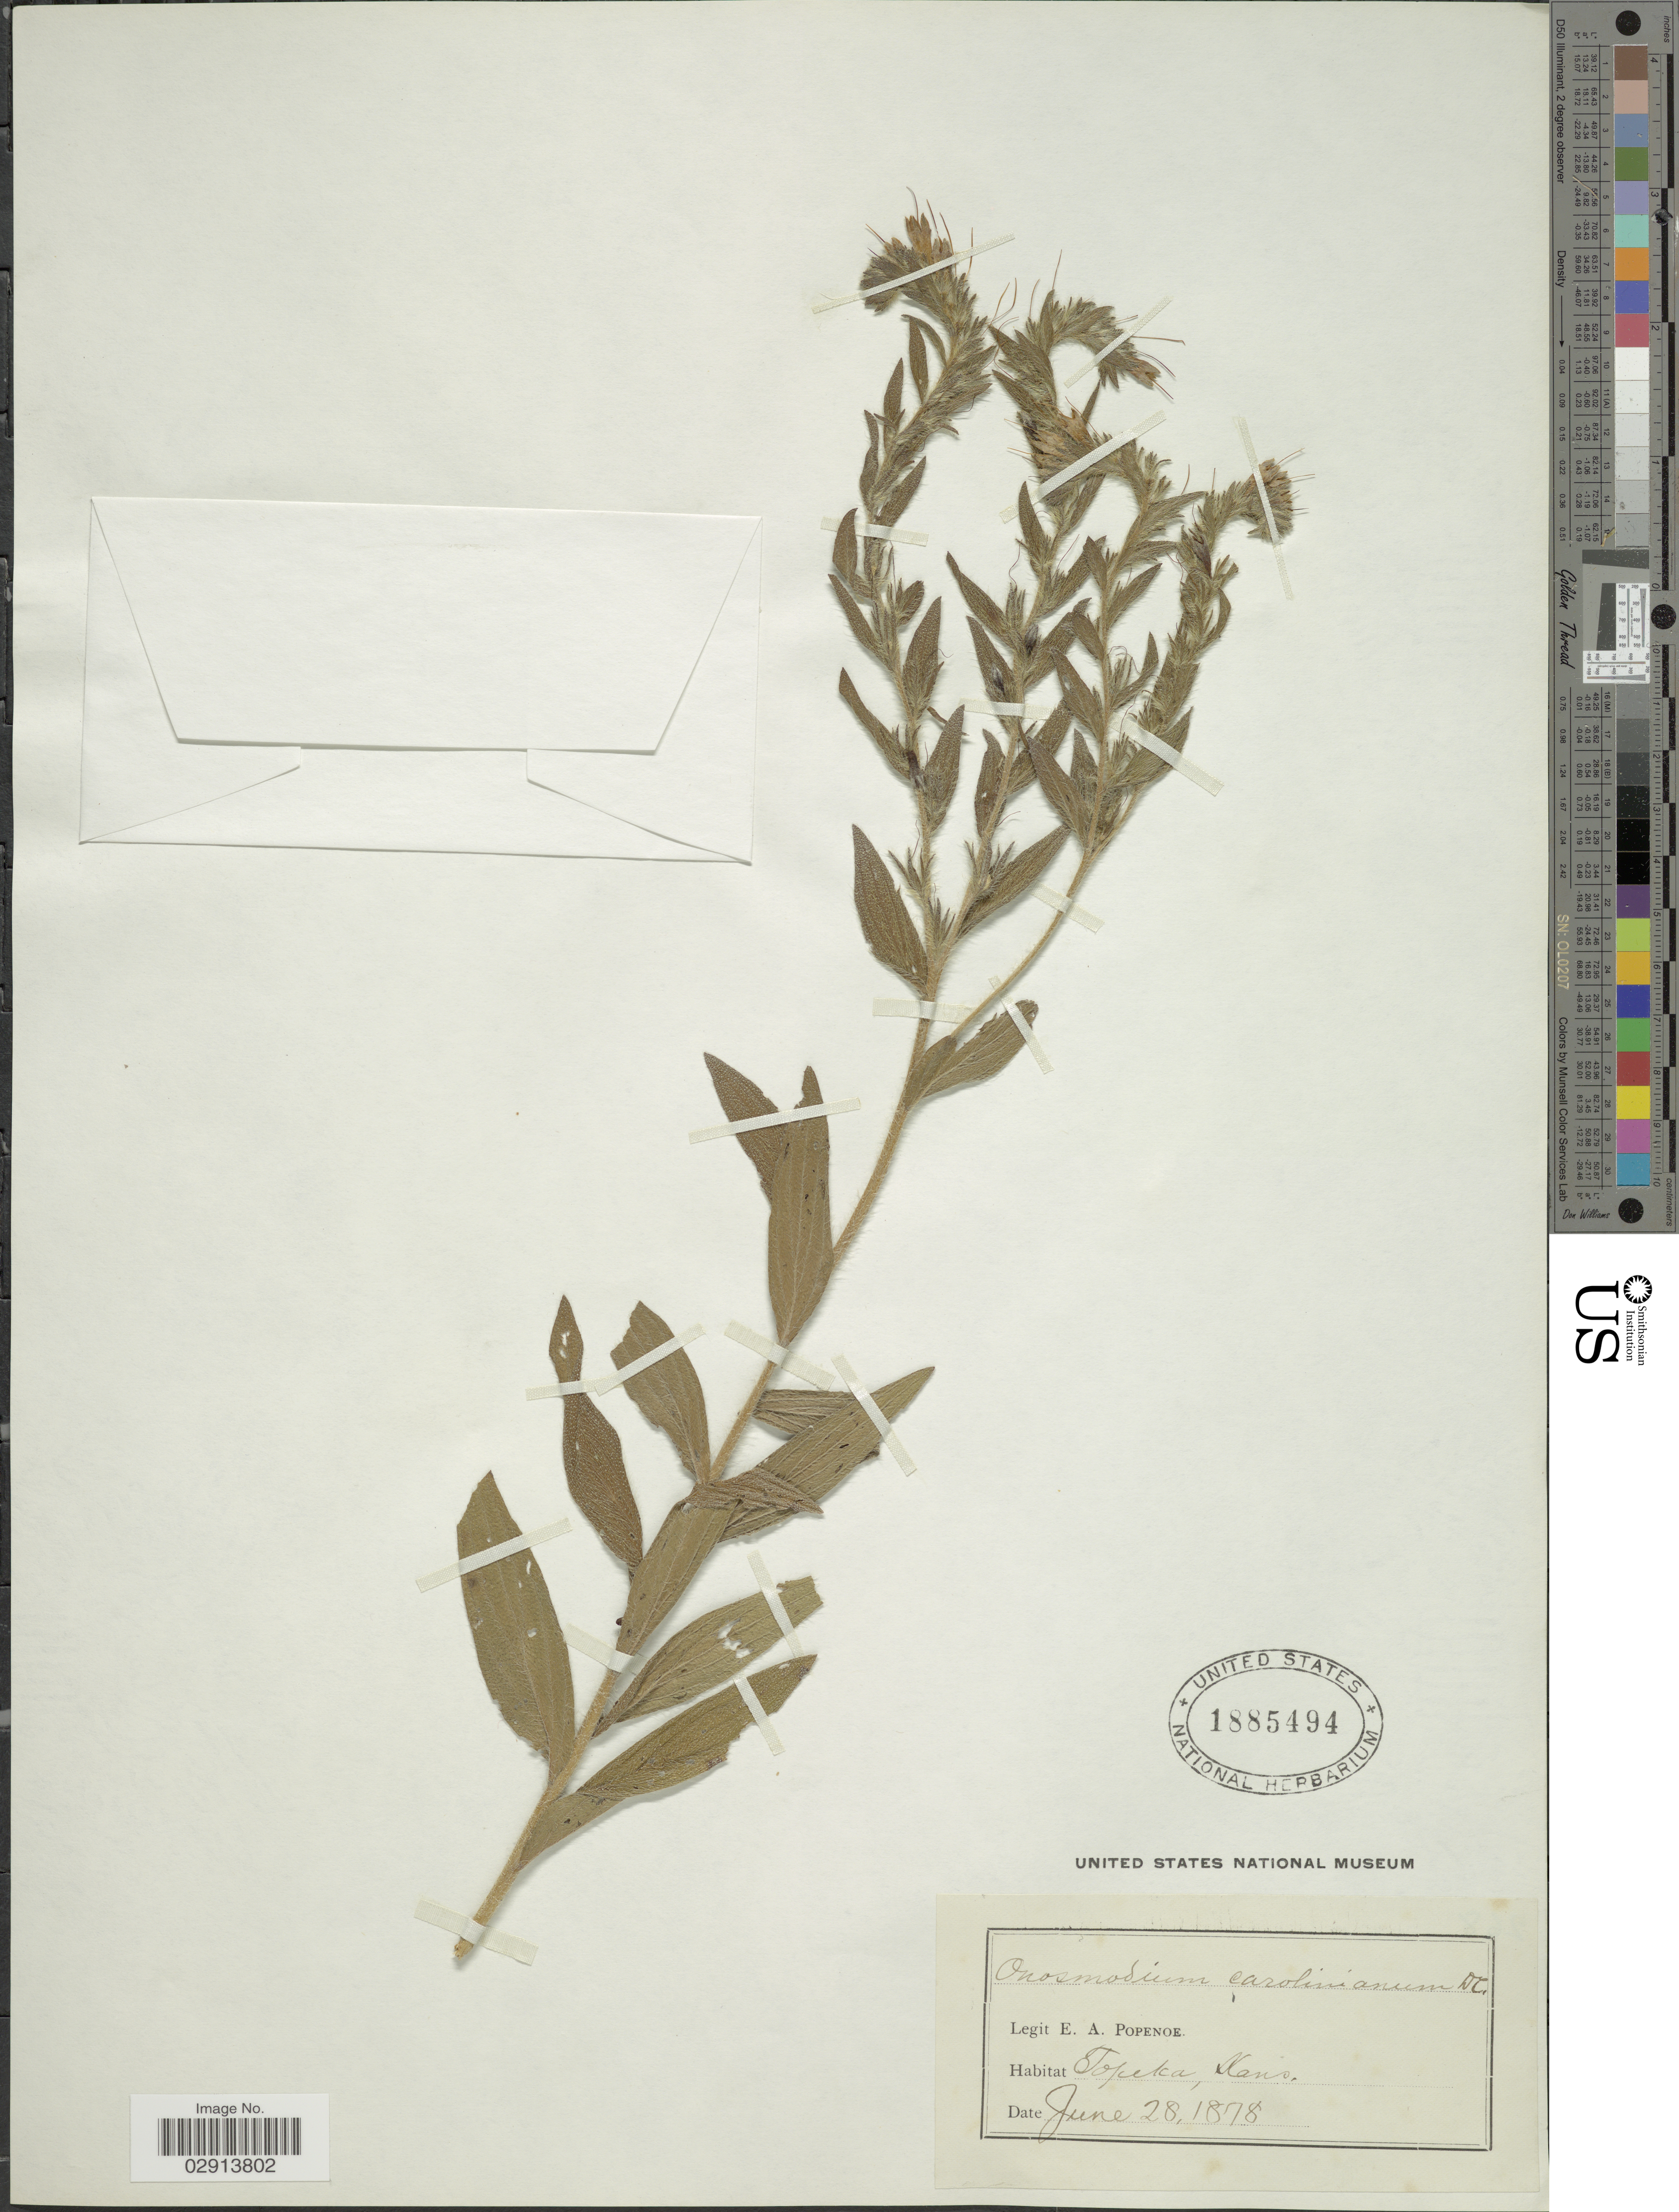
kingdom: Plantae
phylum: Tracheophyta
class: Magnoliopsida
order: Boraginales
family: Boraginaceae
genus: Lithospermum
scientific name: Lithospermum caroliniense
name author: (J.F. Gmel.) MacMill.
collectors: E. A. Popenoe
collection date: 1878-06-28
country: United States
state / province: Kansas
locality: Topeka, Kans.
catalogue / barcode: US 1885494